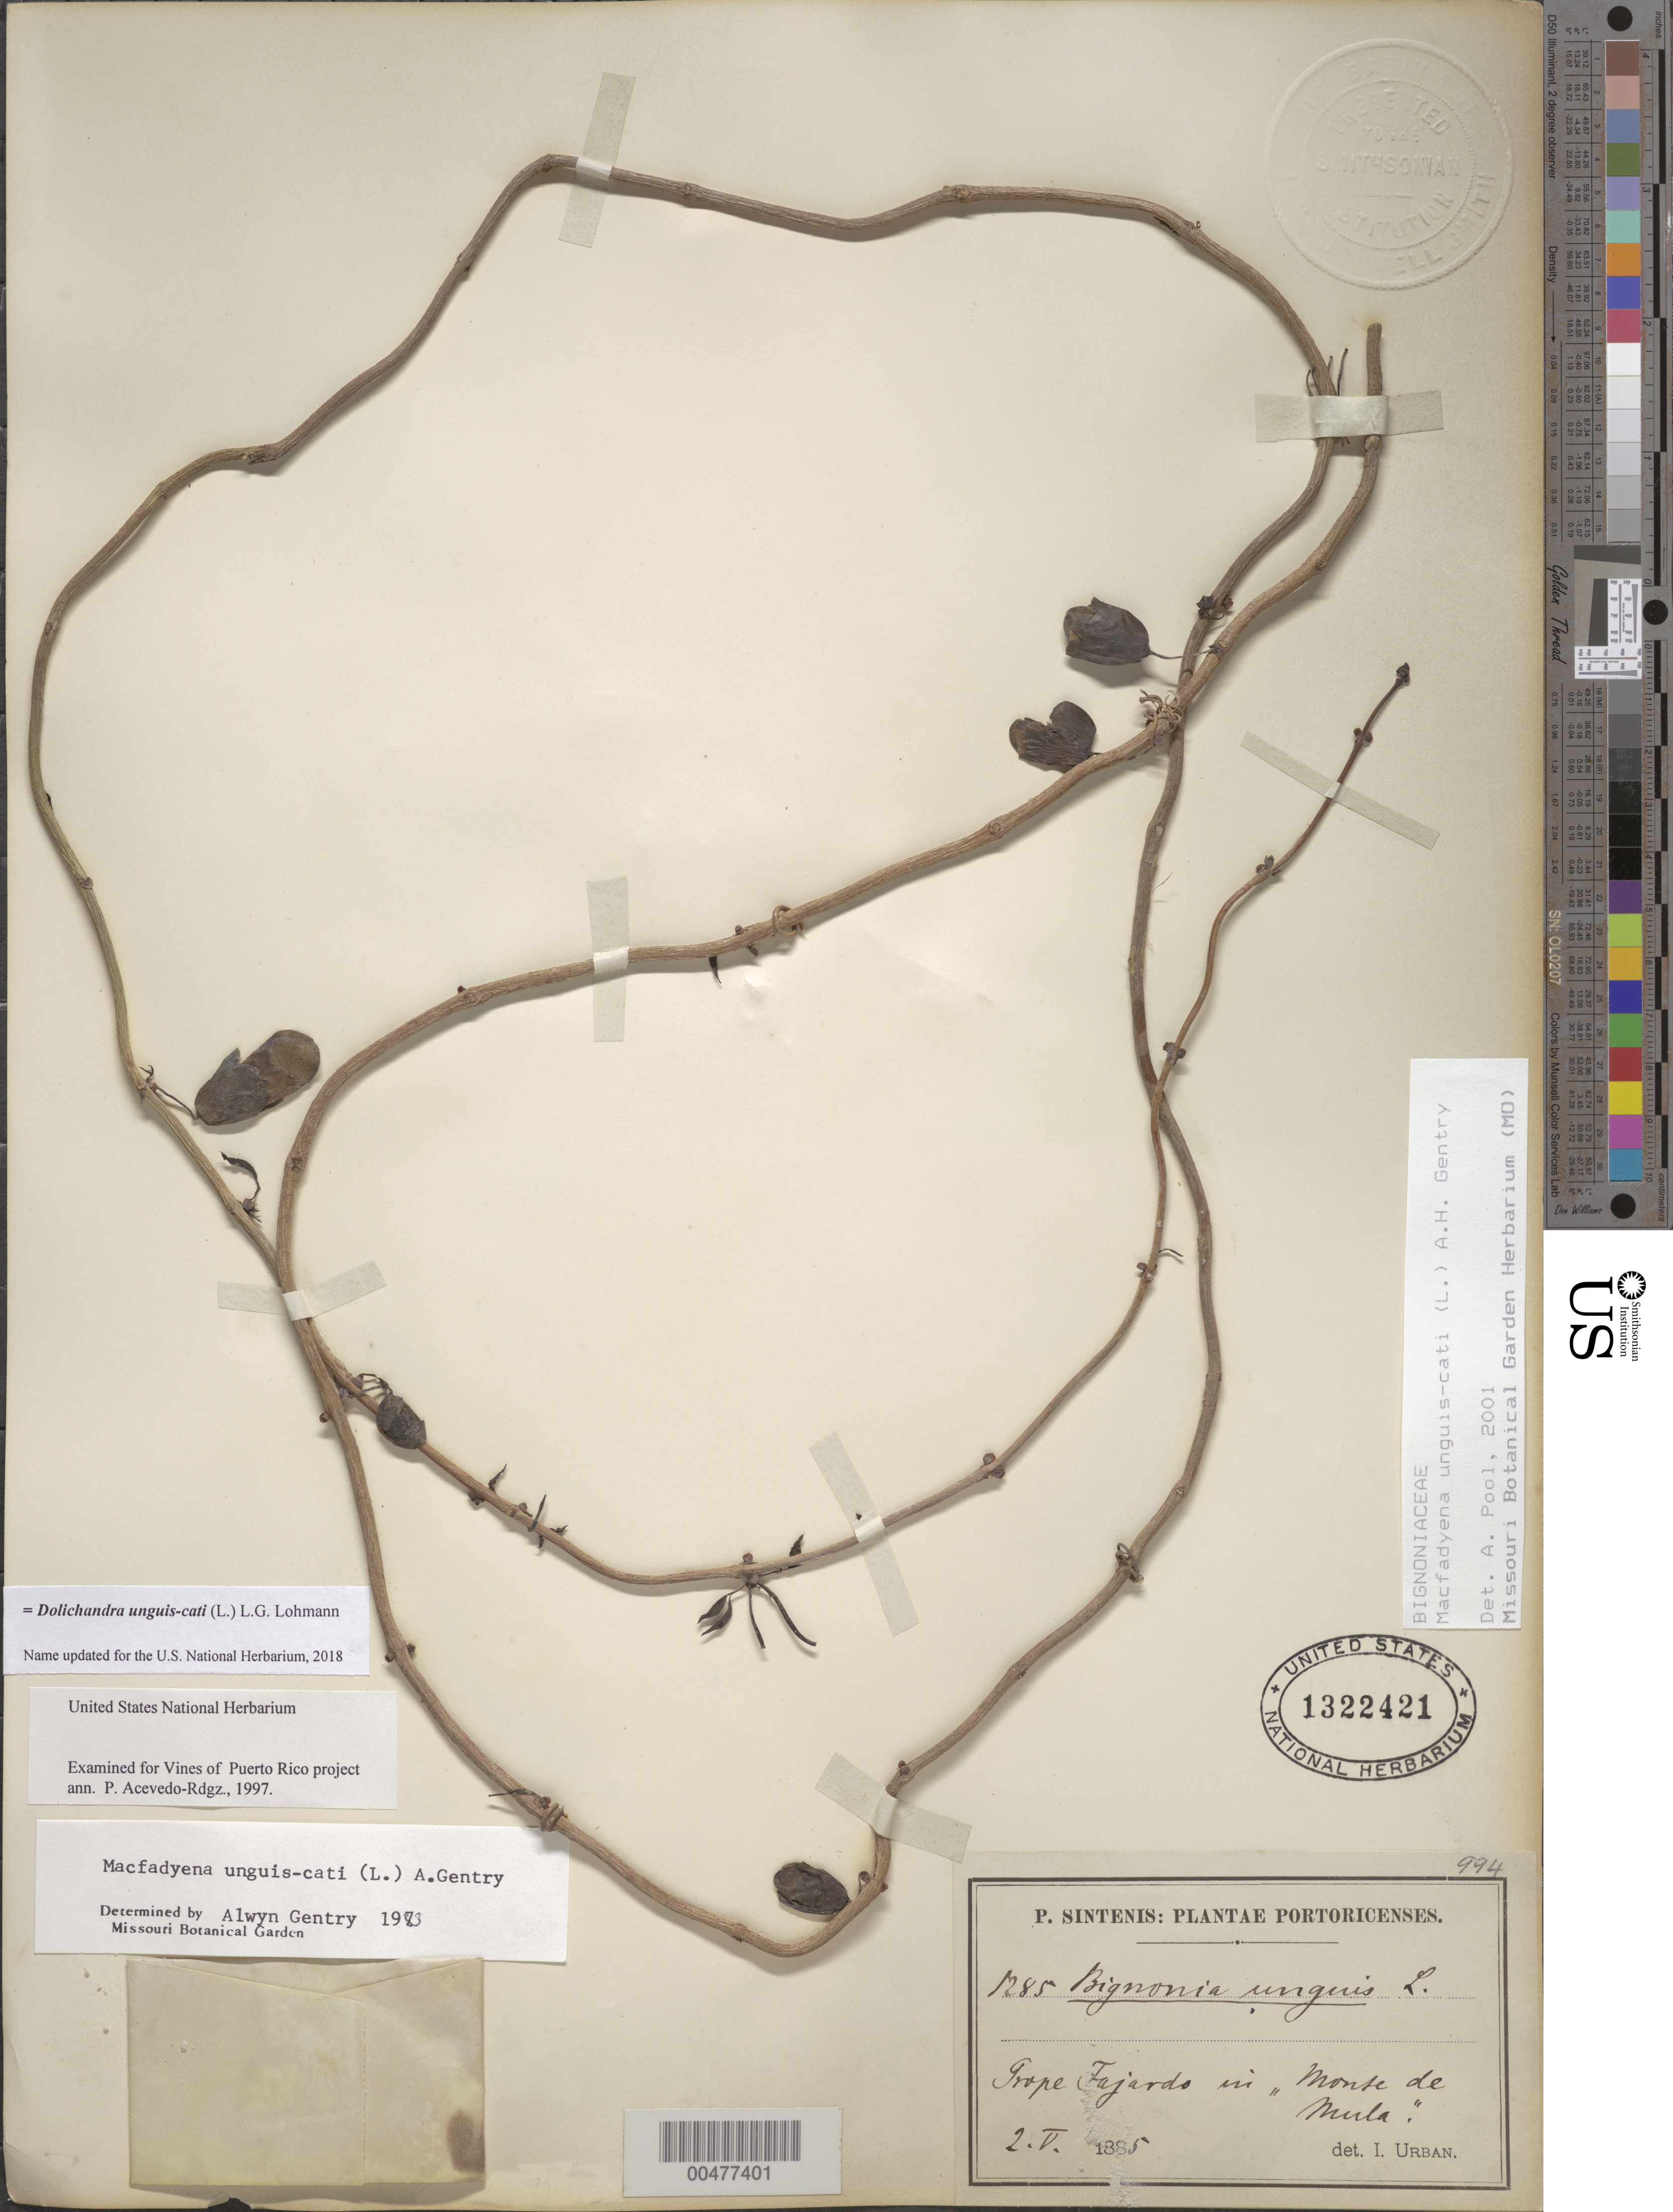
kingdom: Plantae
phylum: Tracheophyta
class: Magnoliopsida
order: Lamiales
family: Bignoniaceae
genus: Dolichandra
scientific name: Dolichandra unguis-cati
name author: (L.) L.G. Lohmann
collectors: P. Sintenis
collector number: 1285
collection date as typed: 02 May 1885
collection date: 1885-05-02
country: Puerto Rico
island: Greater Antilles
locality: Prope Fajardo. In Monde de Mula.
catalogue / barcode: US 1322421